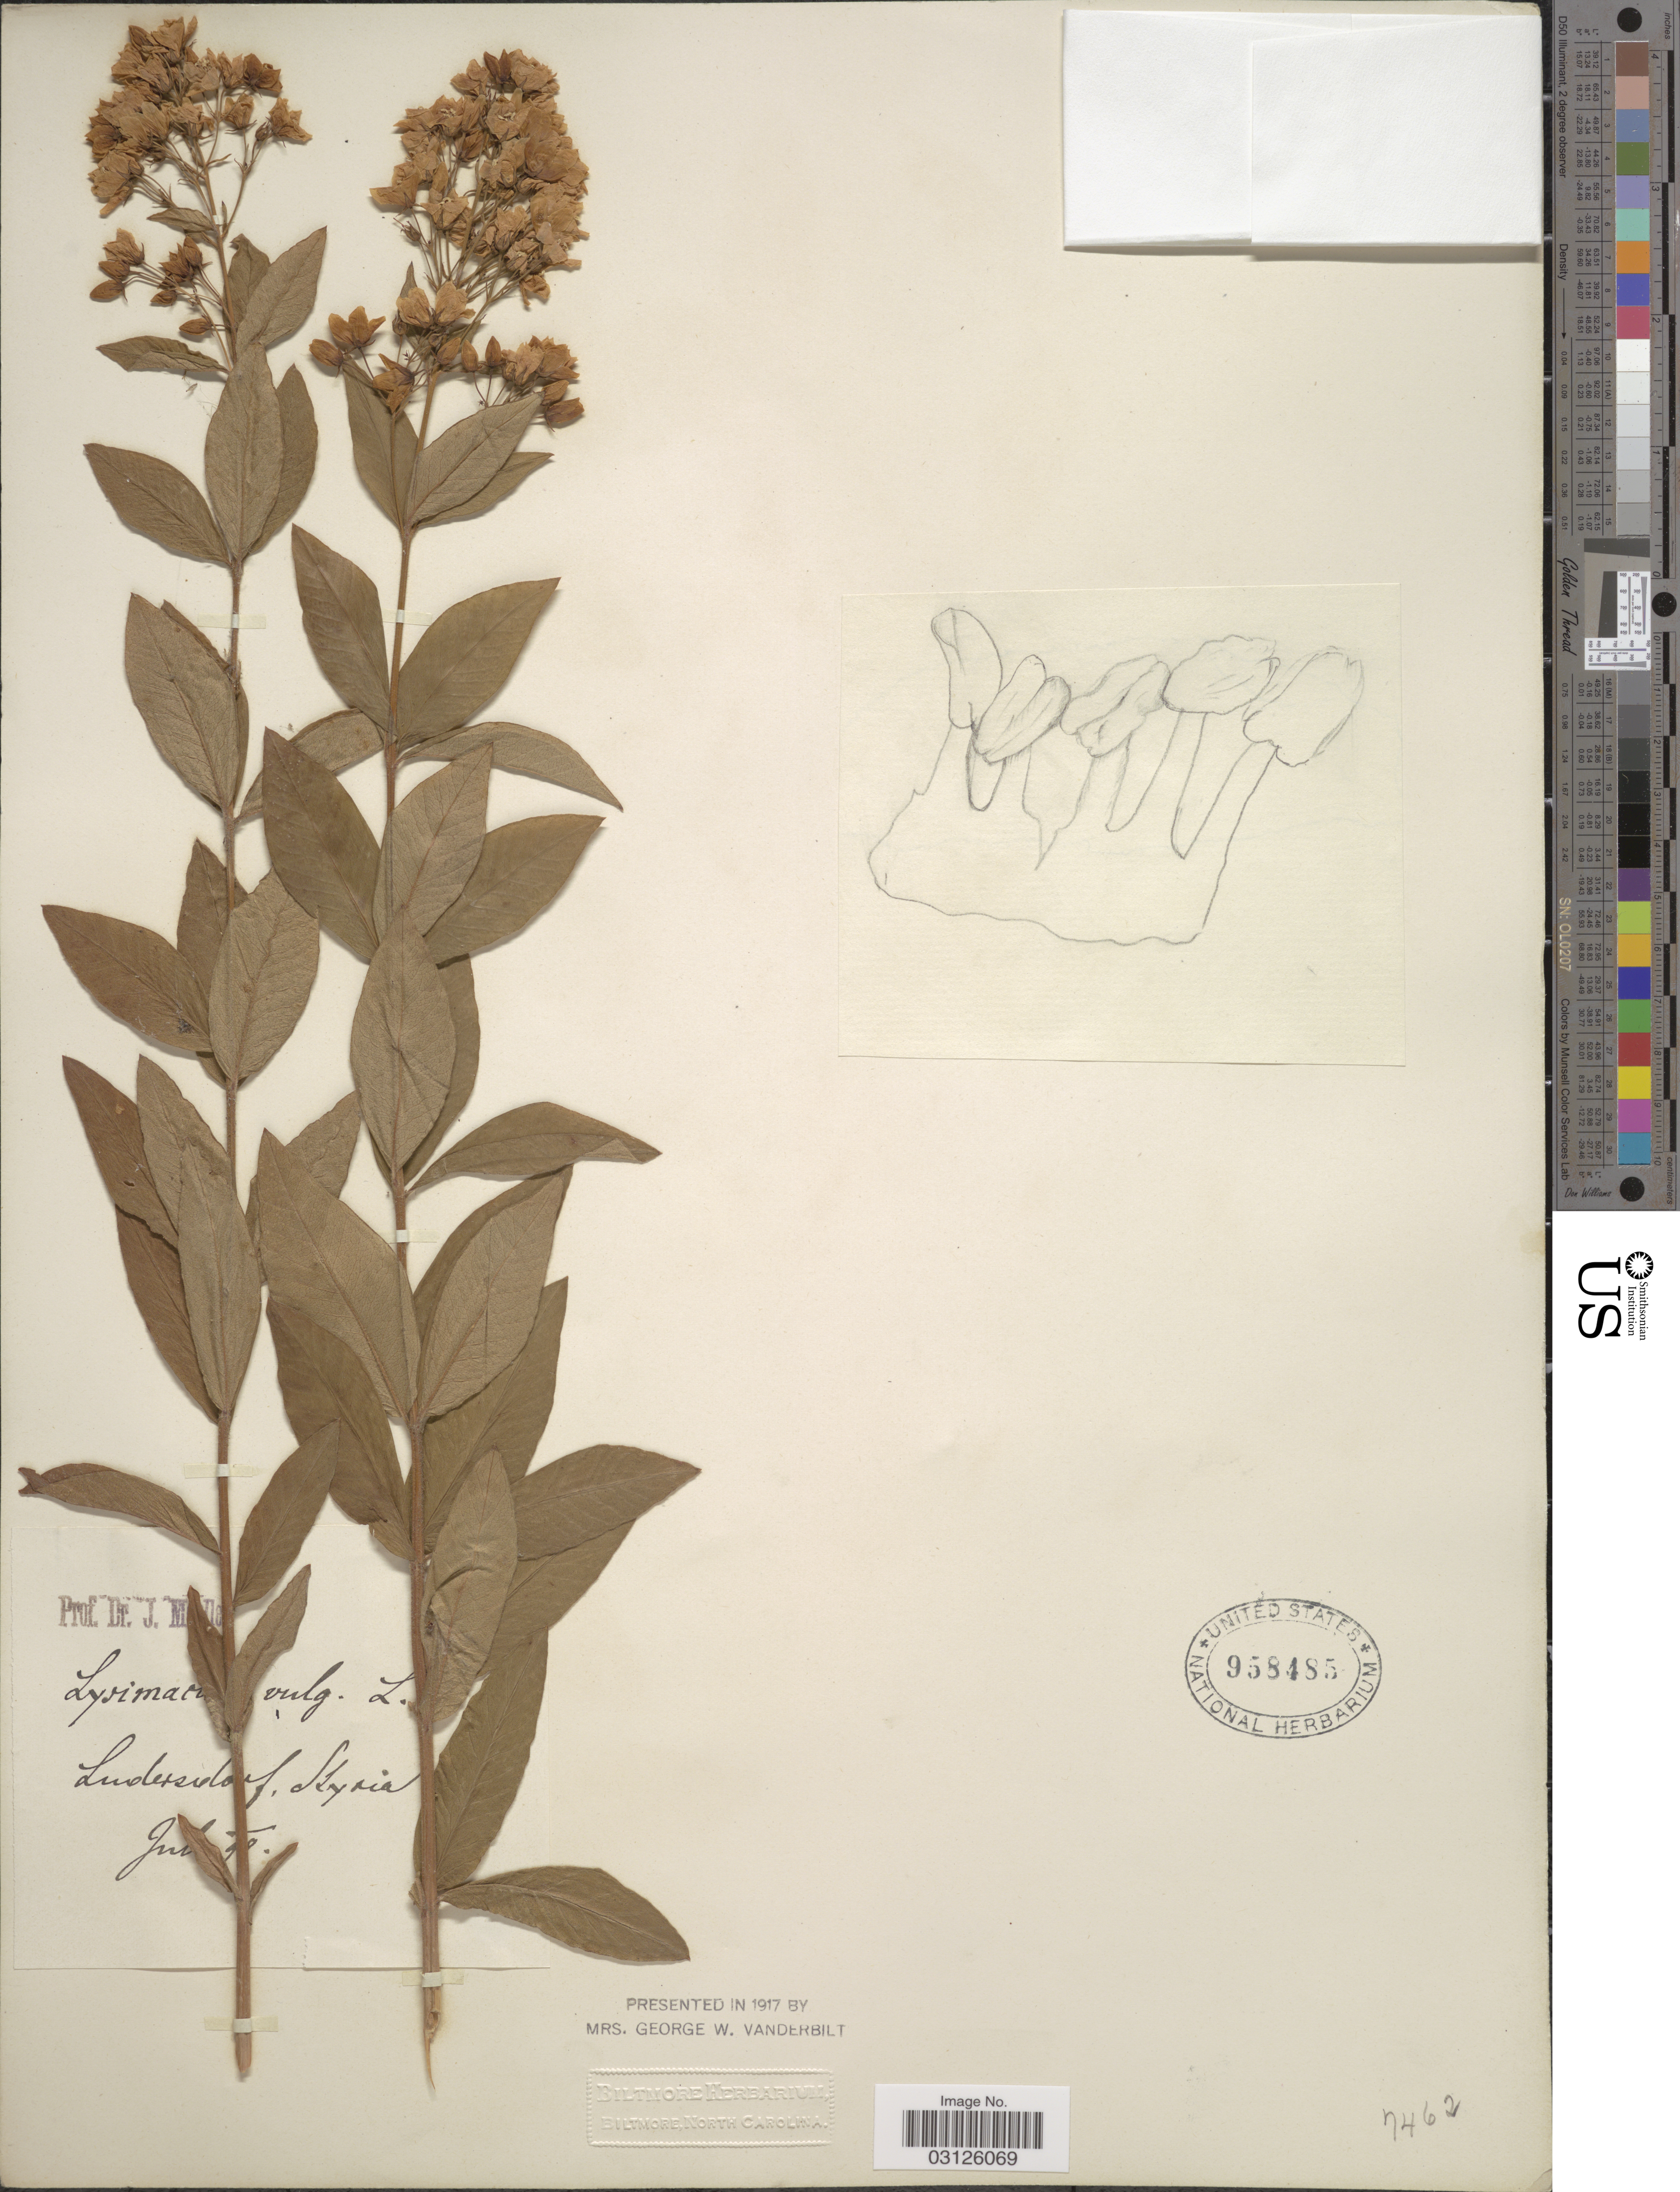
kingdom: Plantae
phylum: Tracheophyta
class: Magnoliopsida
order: Ericales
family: Primulaceae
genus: Lysimachia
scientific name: Lysimachia thyrsiflora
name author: L.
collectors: J. Muller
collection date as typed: Transcribed d/m/y: /7/90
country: Austria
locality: Ludersdorf, Styria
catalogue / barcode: US 958485